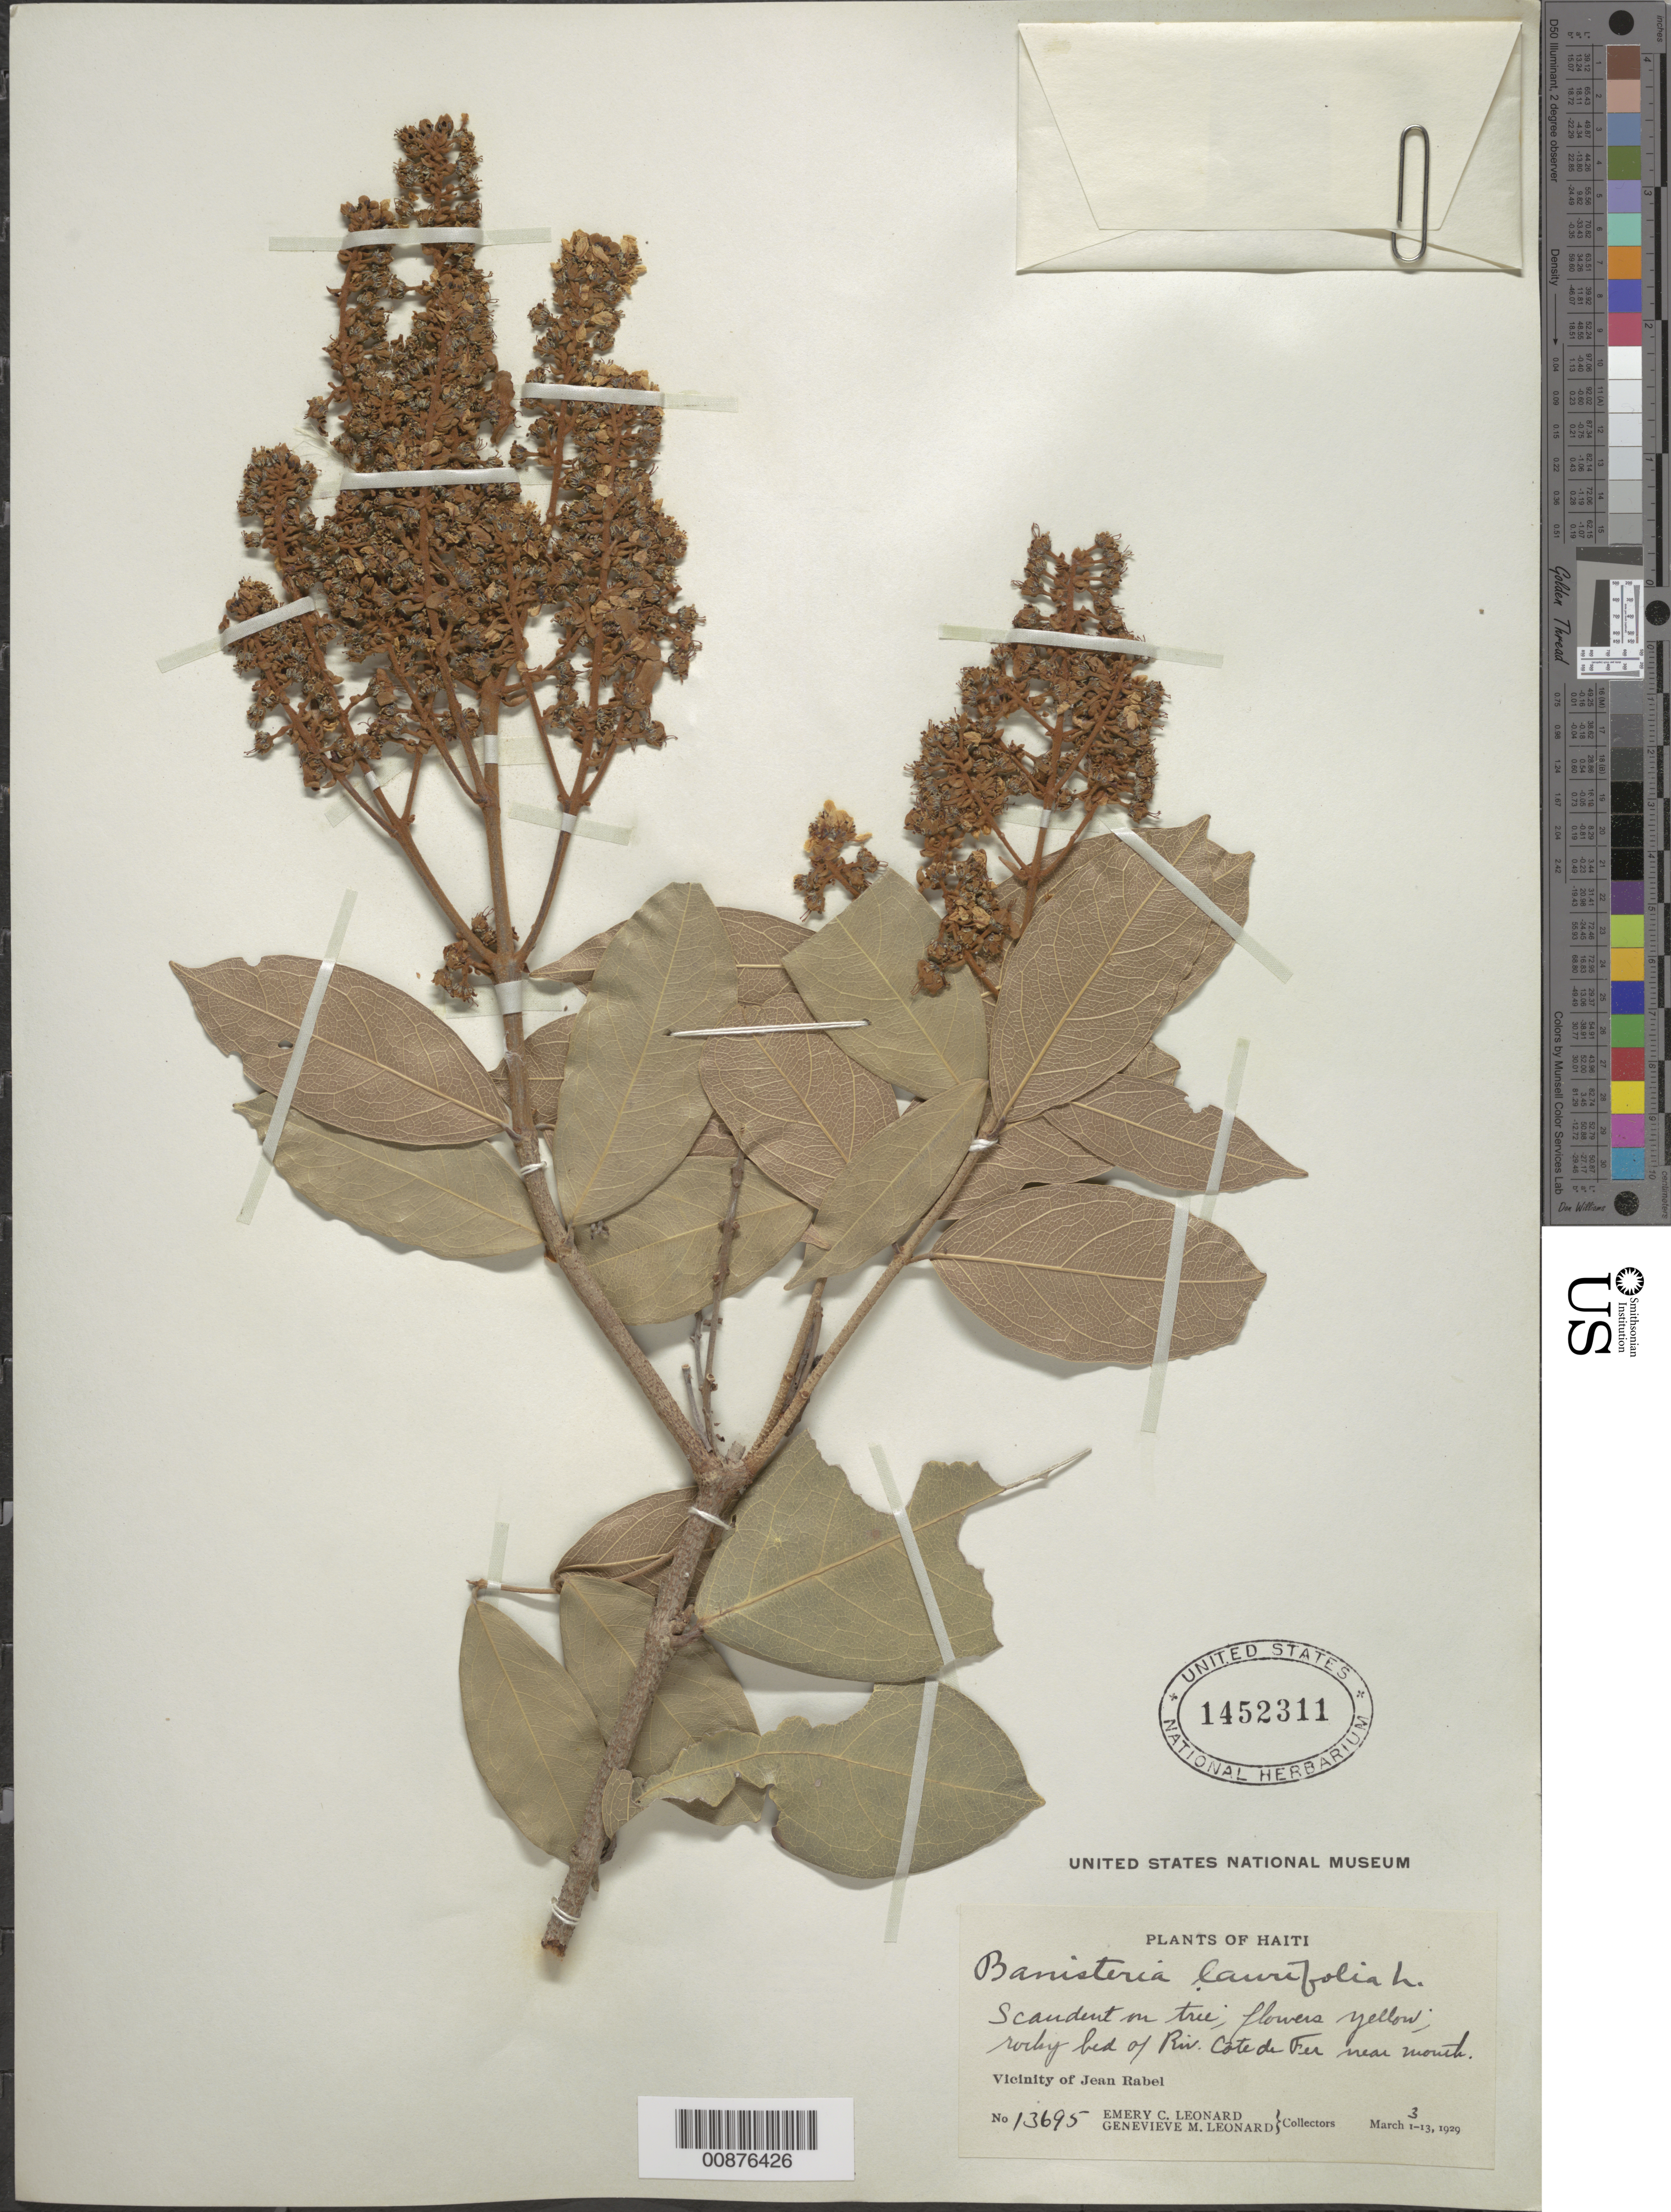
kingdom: Plantae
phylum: Tracheophyta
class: Magnoliopsida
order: Malpighiales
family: Malpighiaceae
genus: Heteropterys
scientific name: Heteropterys laurifolia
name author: (L.) A. Juss.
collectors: E. C. Leonard & G. M. Leonard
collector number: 13695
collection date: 1929-03-03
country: Haiti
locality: Rocky bed of Riv. Cote de Fer near mouth. Vicinity of Jean Rabel.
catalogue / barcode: US 1452311